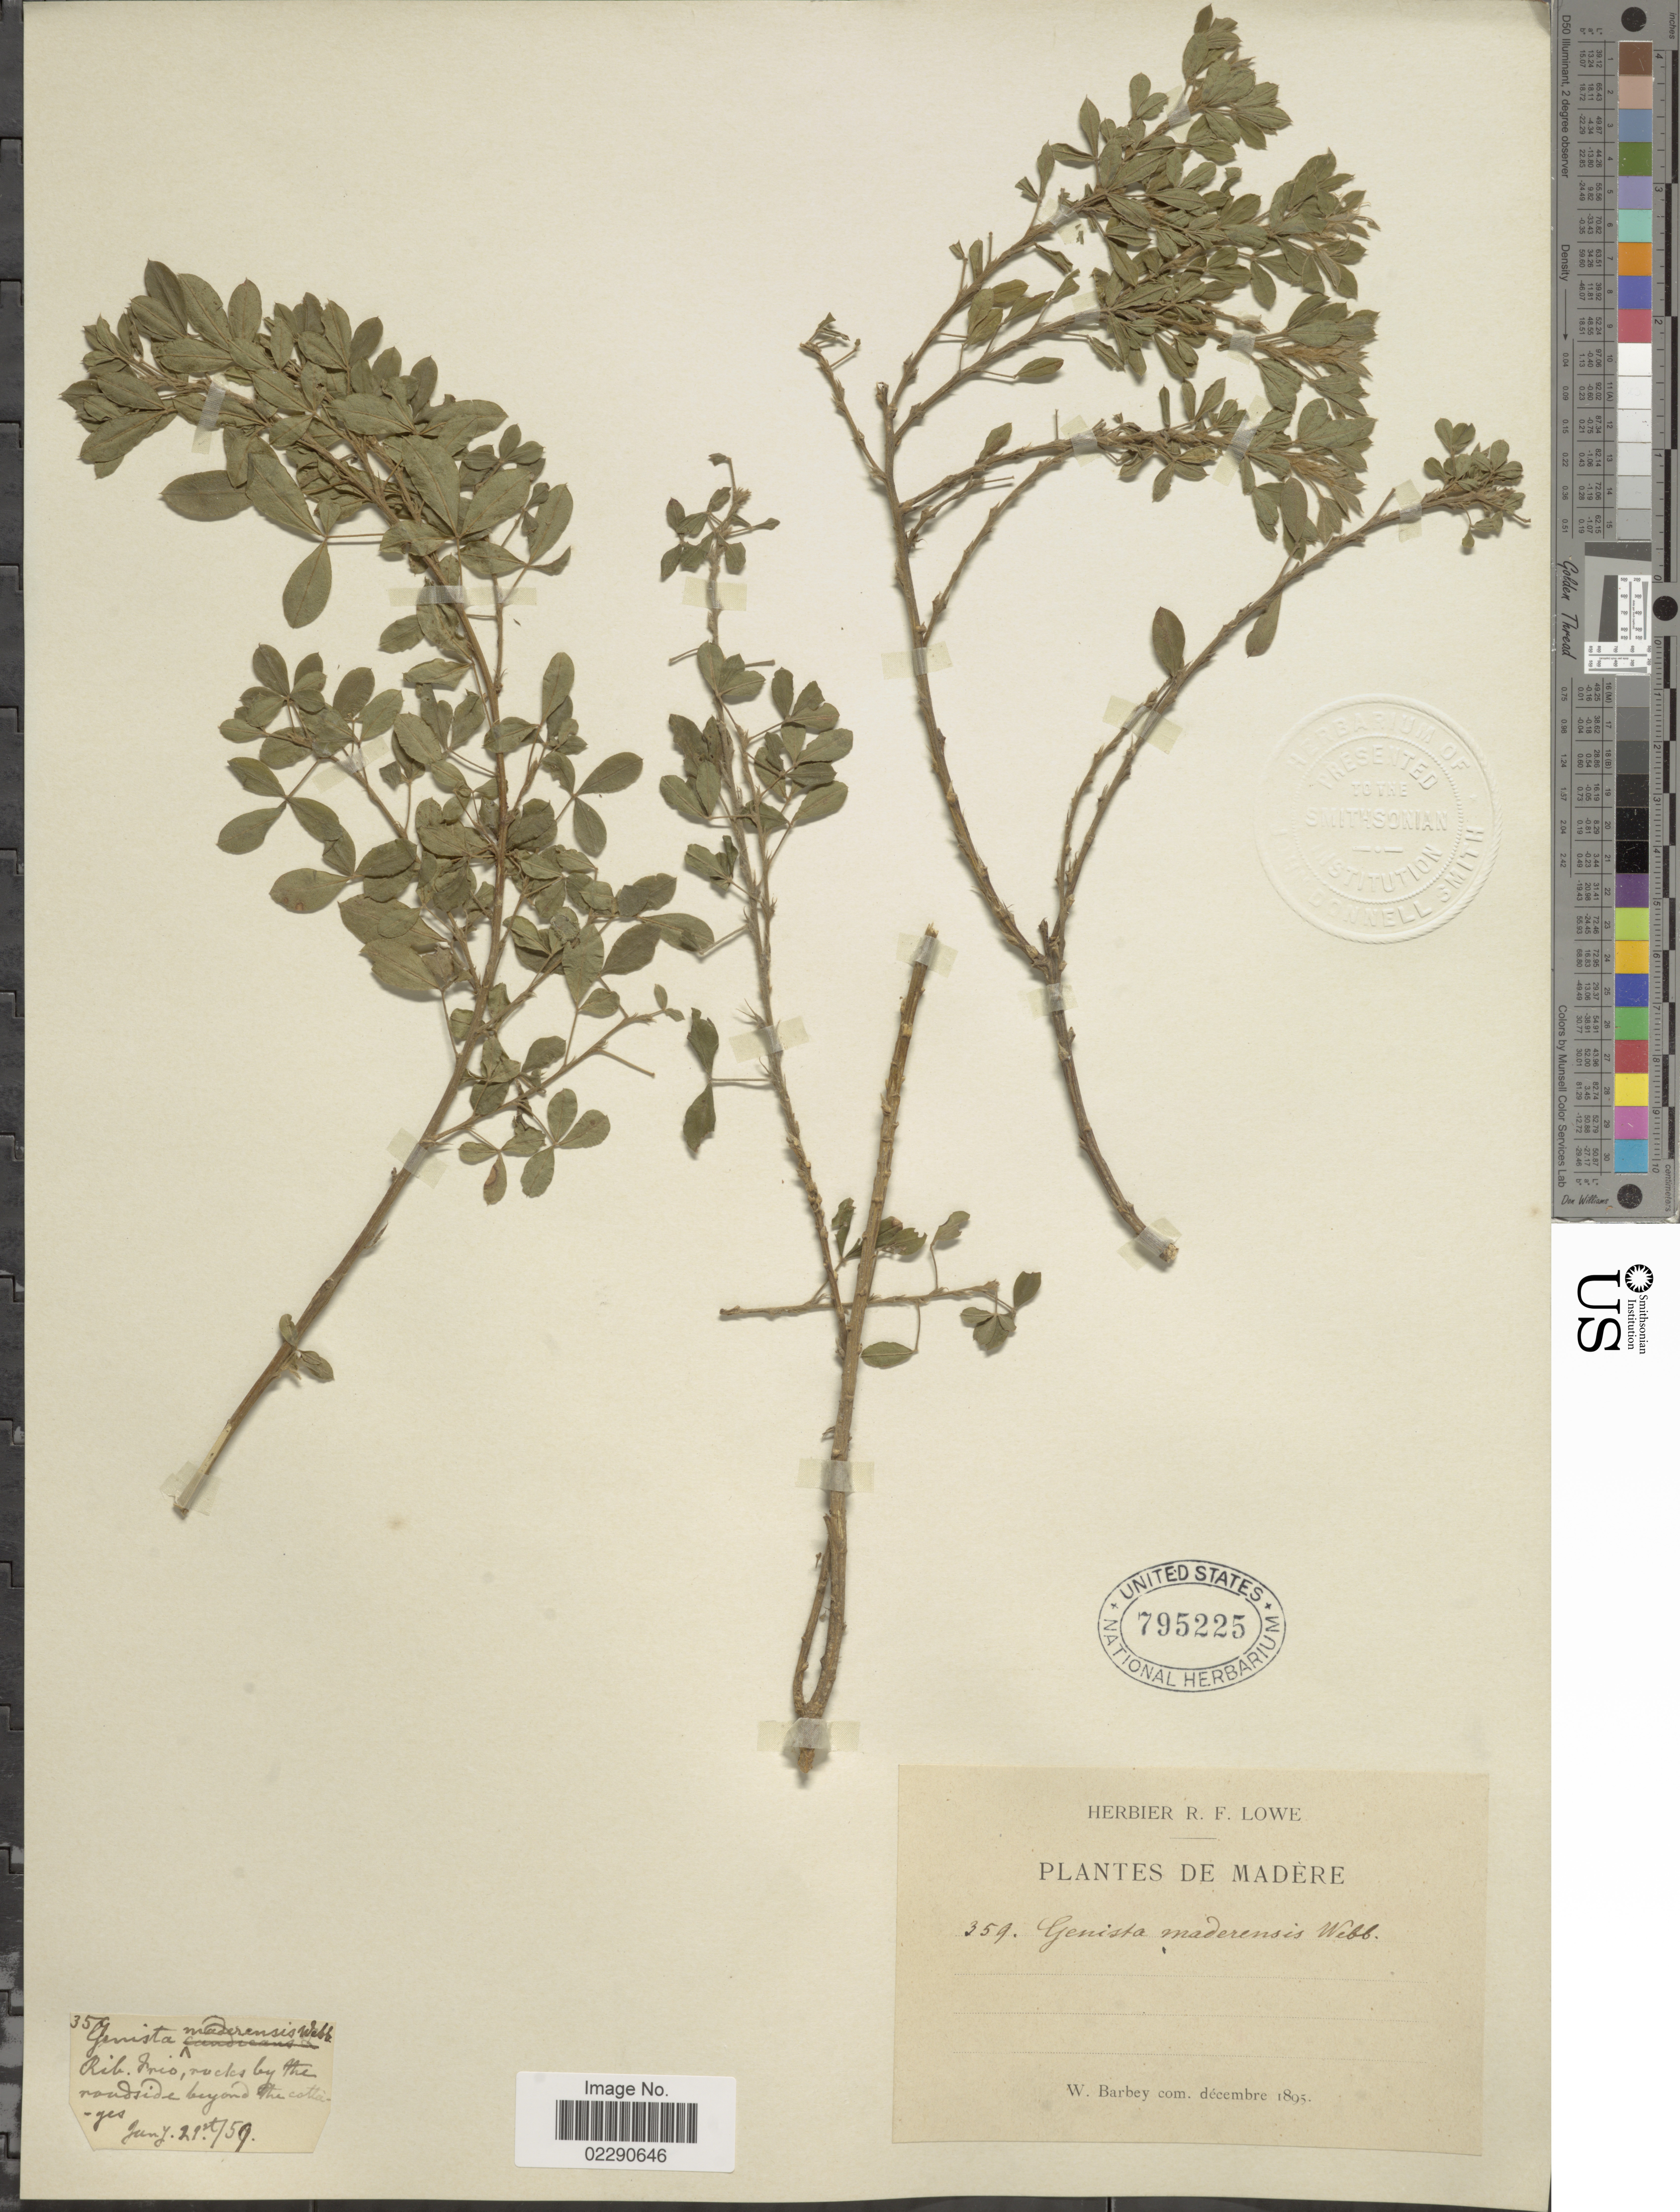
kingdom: Plantae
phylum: Tracheophyta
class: Magnoliopsida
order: Fabales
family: Fabaceae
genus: Genista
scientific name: Genista maderensis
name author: (Webb & Berthel.) Lowe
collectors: ex herb. R. F. Lowe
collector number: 359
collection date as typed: Transcribed d/m/y: 29/6/59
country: Portugal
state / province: Madeira (Aut. Reg.)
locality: Madere, Rib. Frio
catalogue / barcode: US 795225